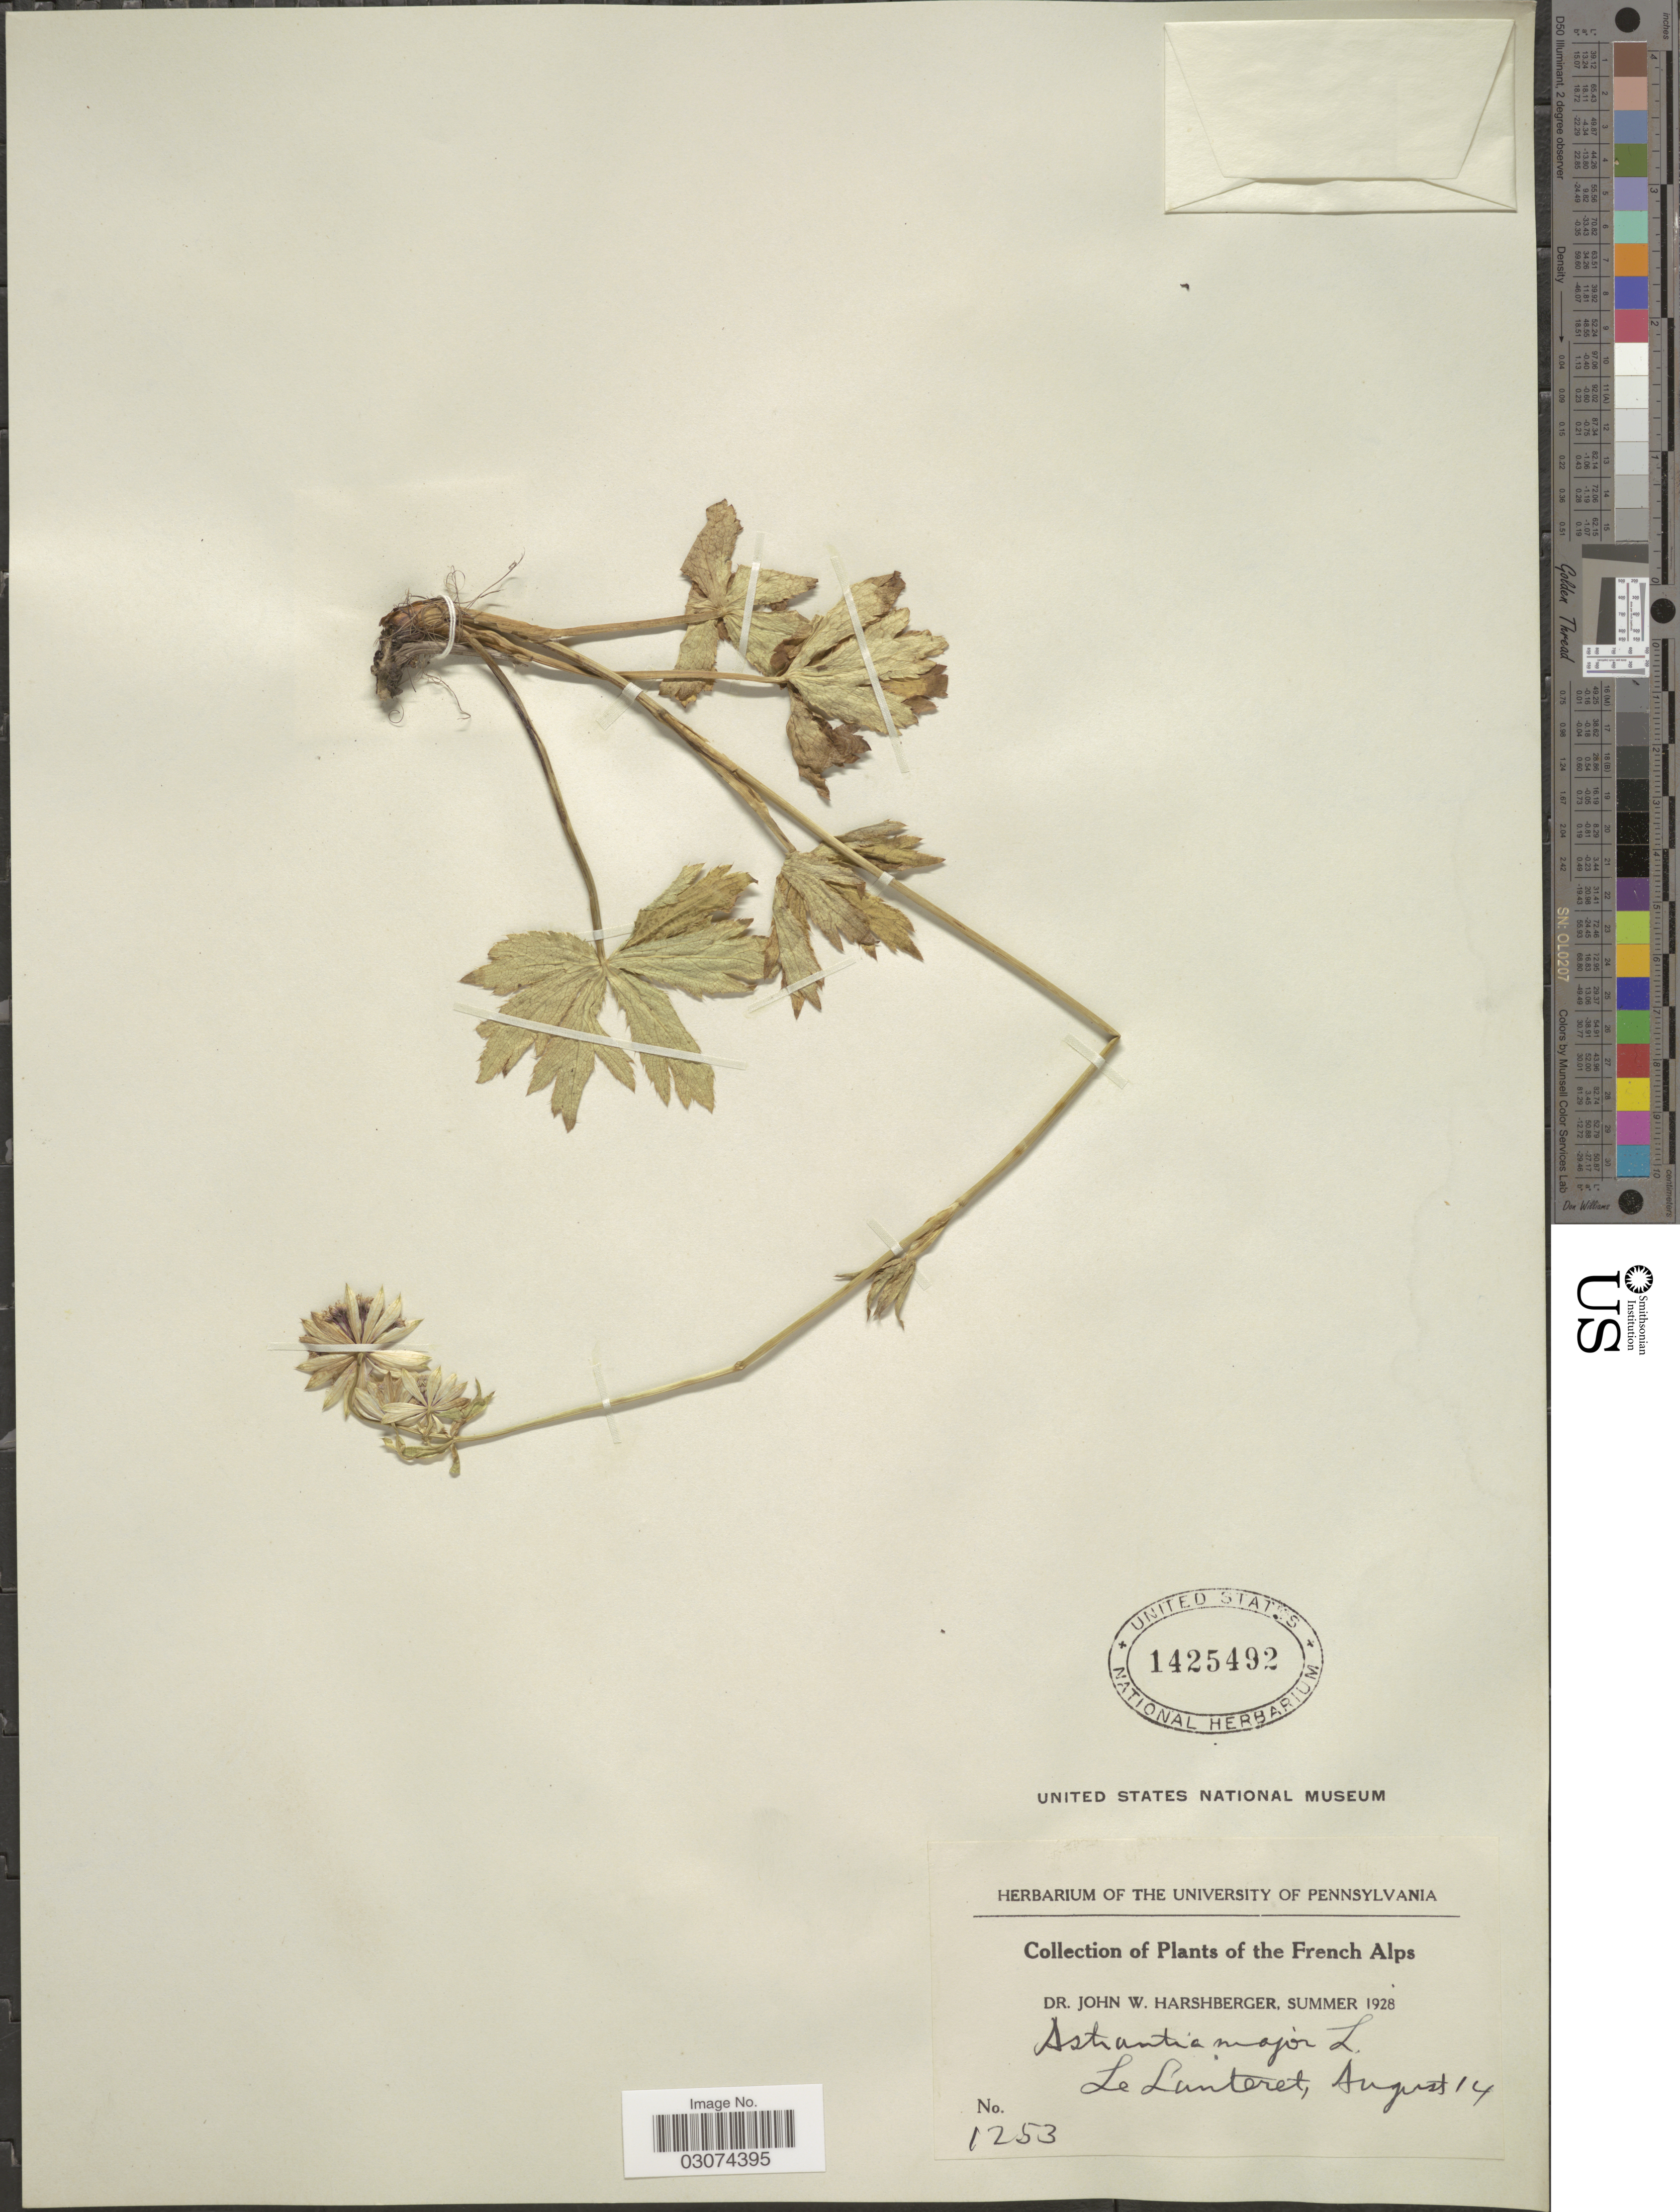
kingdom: Plantae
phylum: Tracheophyta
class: Magnoliopsida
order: Apiales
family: Apiaceae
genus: Astrantia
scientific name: Astrantia major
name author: L.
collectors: J. W. Harshberger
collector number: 1253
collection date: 1928-08-14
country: France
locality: French Alps. Le Lauteret.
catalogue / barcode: US 1425492